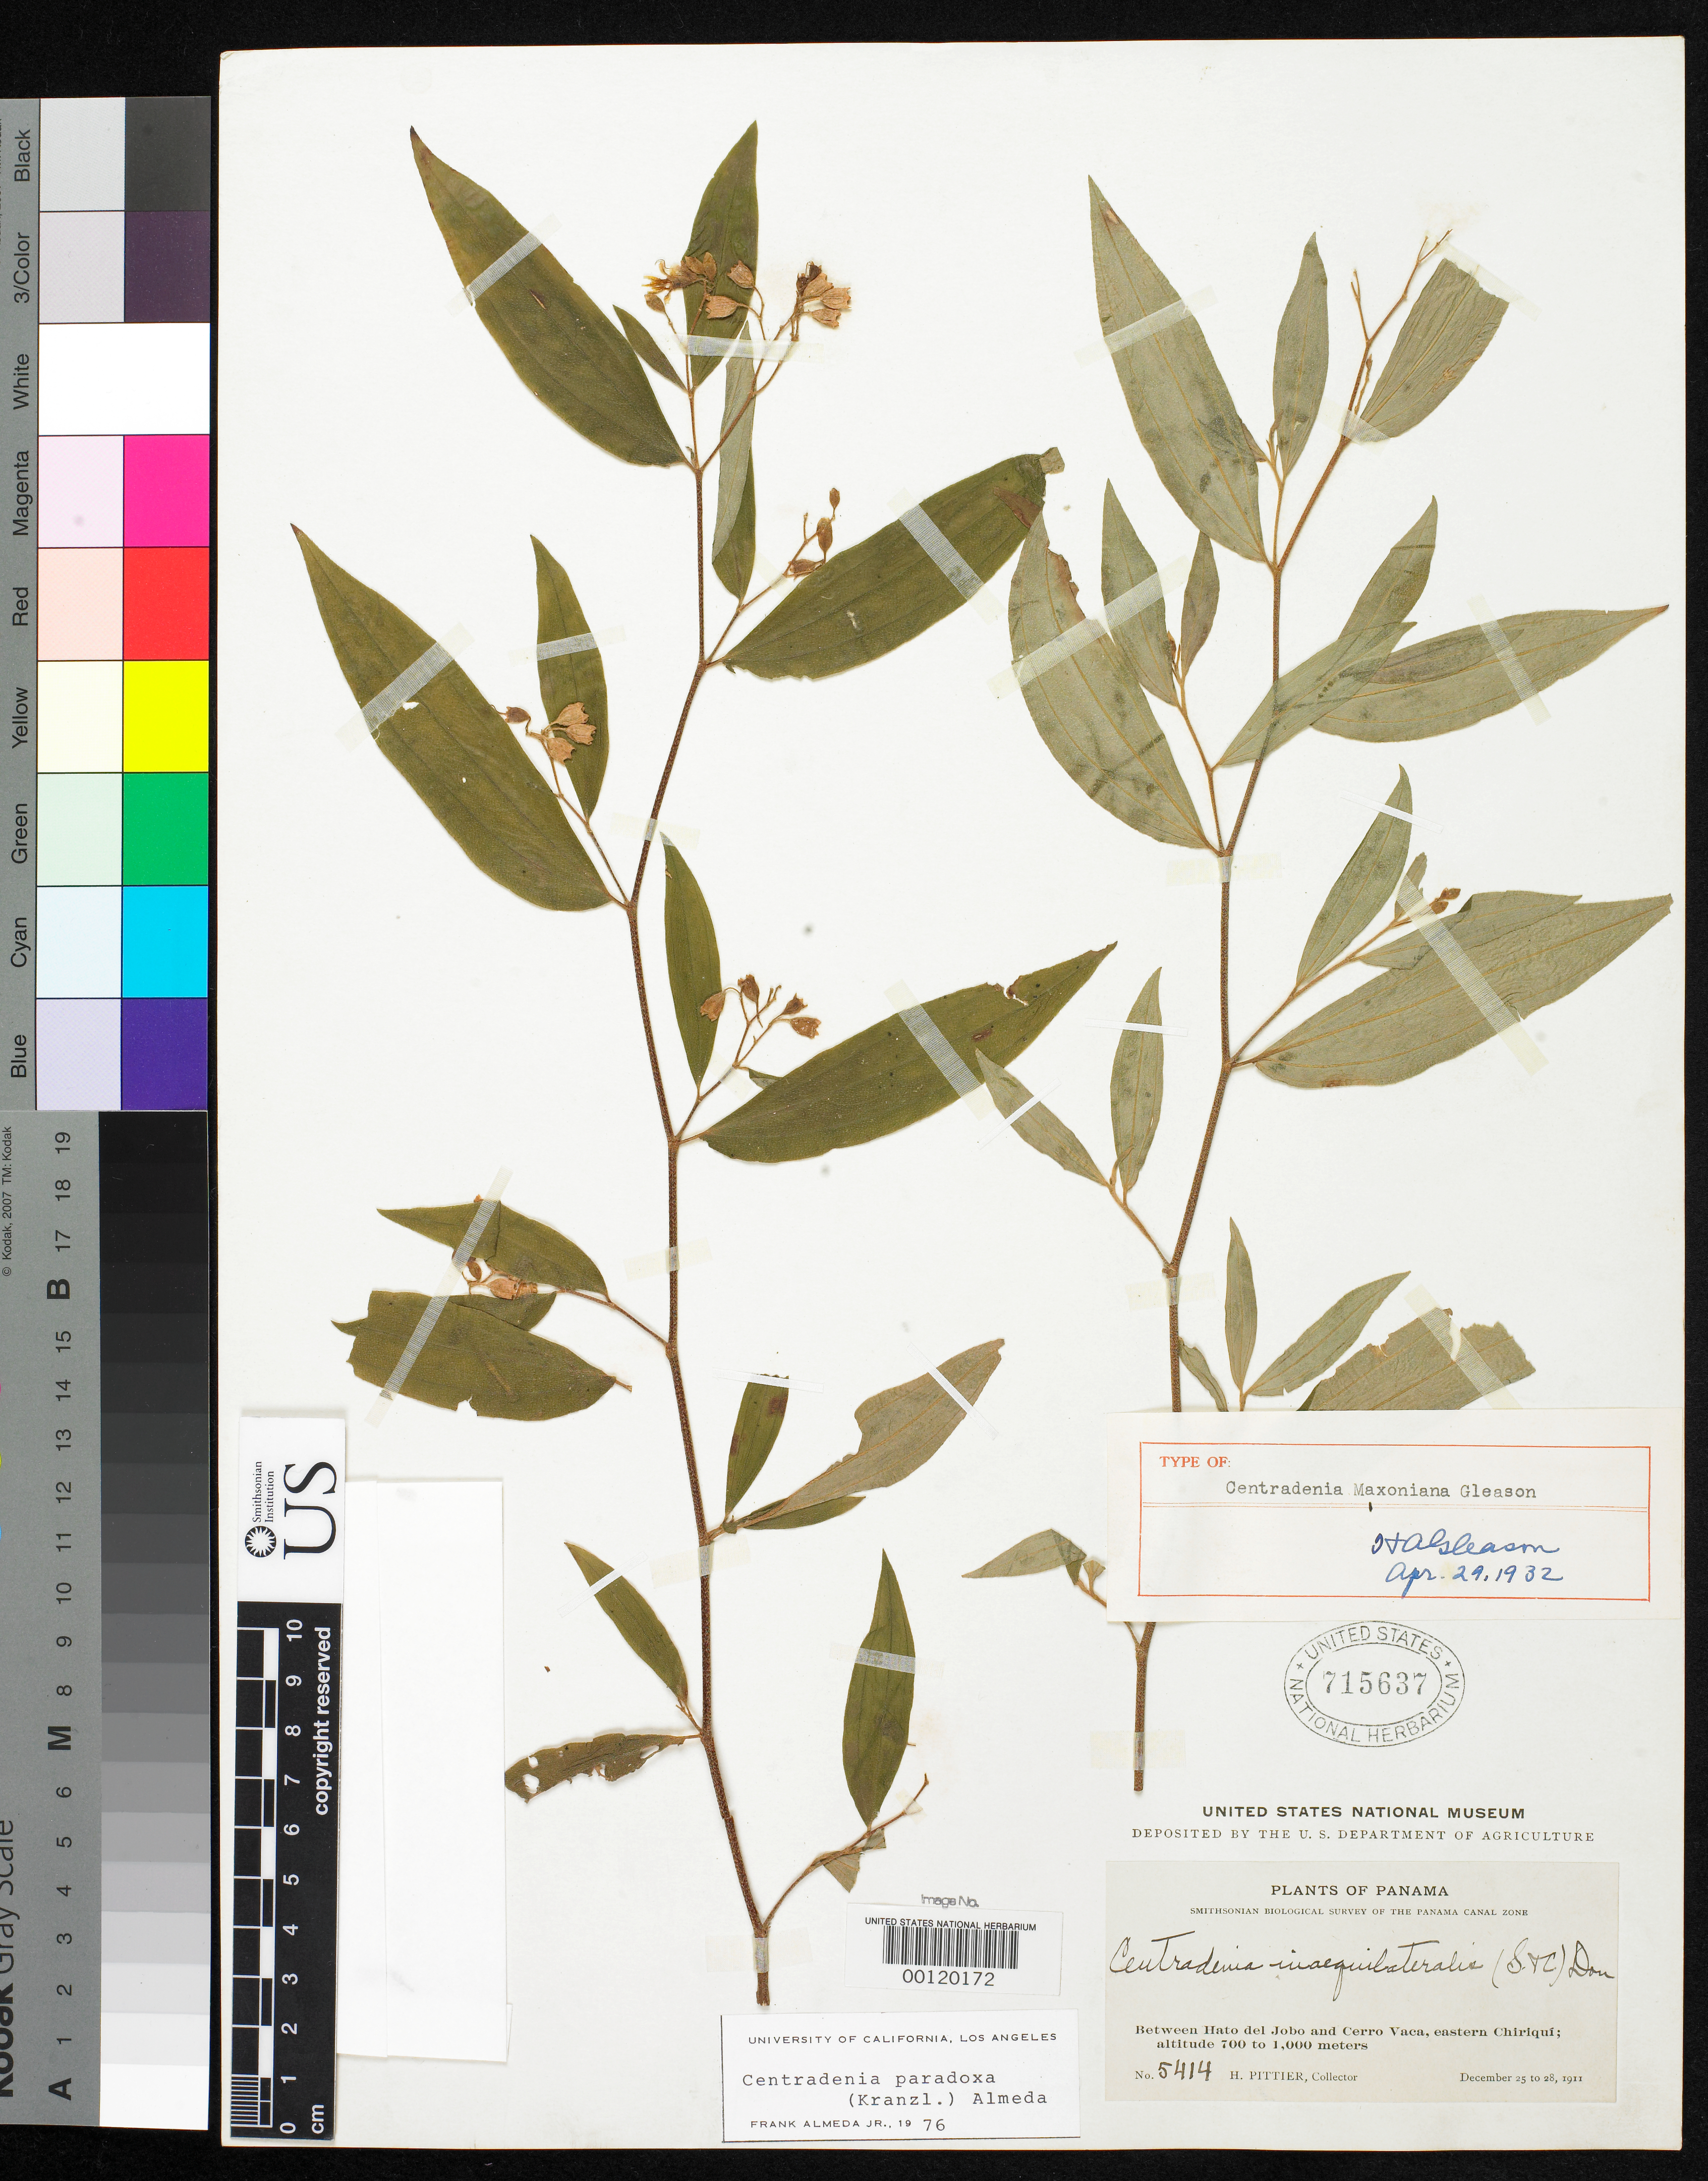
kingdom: Plantae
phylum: Tracheophyta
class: Magnoliopsida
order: Myrtales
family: Melastomataceae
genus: Centradenia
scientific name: Centradenia maxoniana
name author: Gleason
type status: Holotype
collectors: H. F. Pittier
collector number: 5414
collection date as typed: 25 Dec 1911 to 28 Dec 1911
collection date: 1911-12-25/1911-12-28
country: Panama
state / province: Chiriquí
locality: Between Hato del Jobo and Cerro Vaca.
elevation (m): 700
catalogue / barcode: US 715637